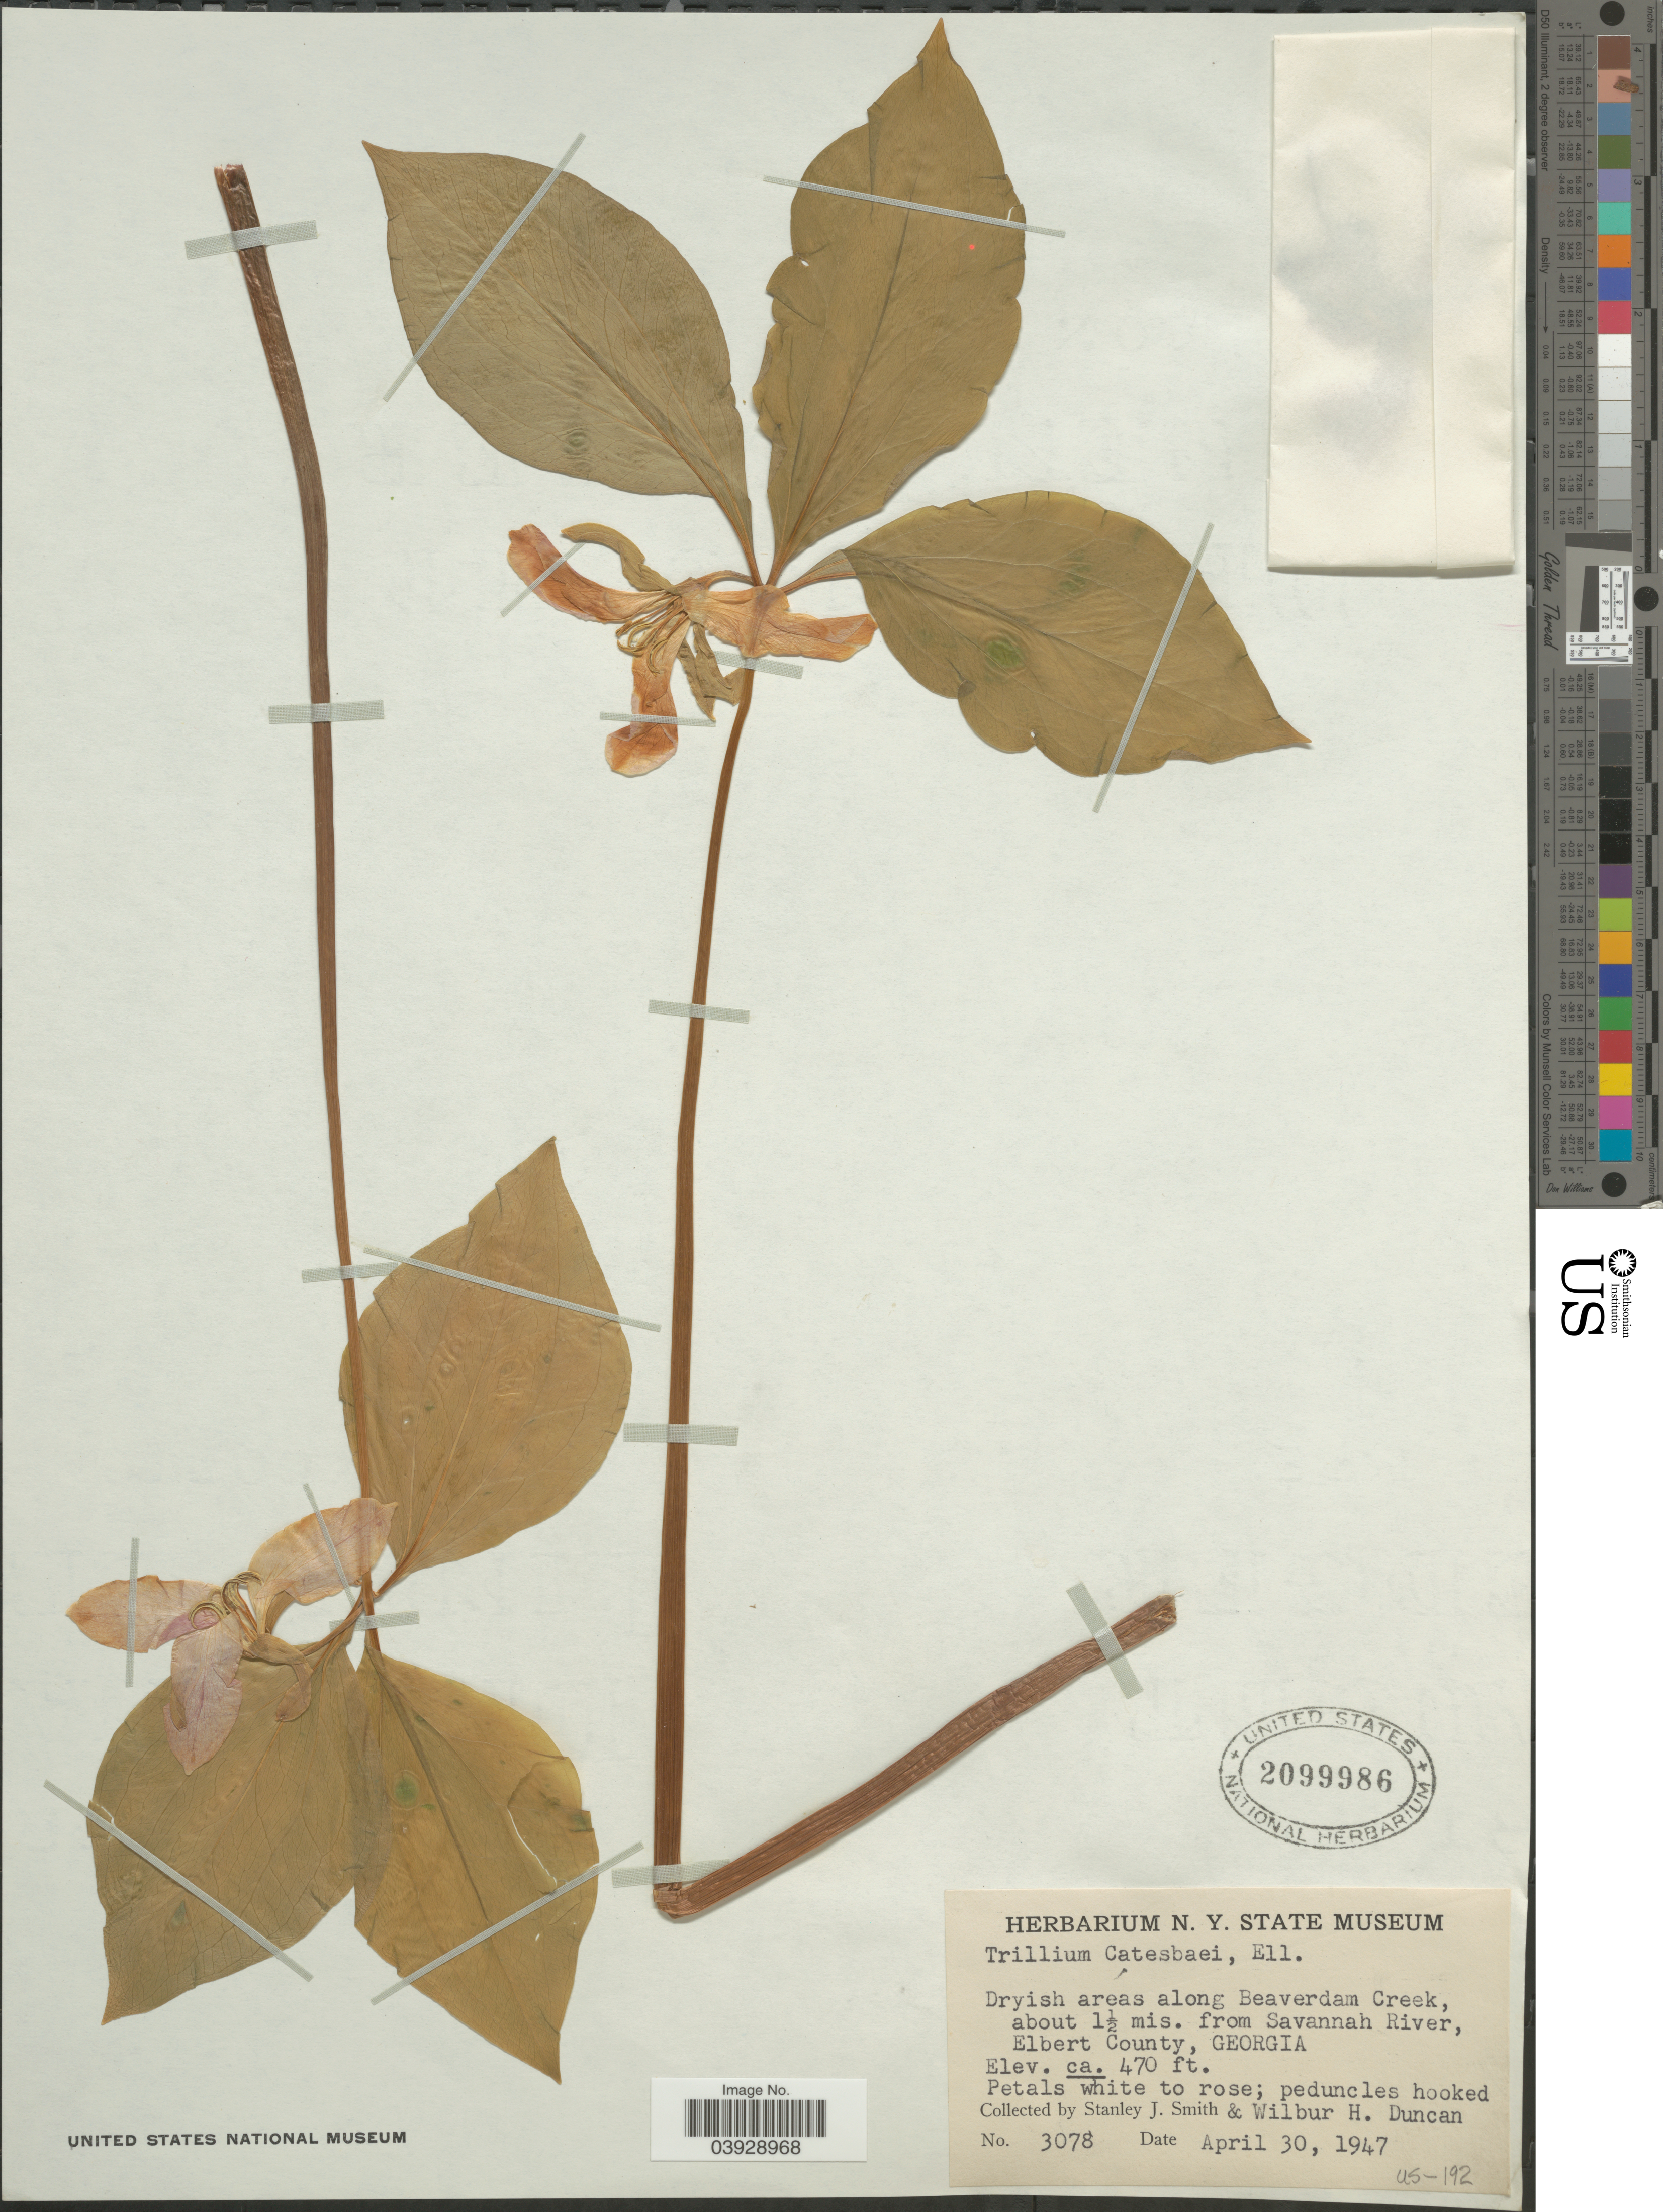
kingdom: Plantae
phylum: Tracheophyta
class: Liliopsida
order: Liliales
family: Melanthiaceae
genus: Trillium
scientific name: Trillium catesbaei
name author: Elliott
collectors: S. Smith & W. H. Duncan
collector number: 3078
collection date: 1947-04-30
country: United States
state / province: Georgia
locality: Along Beaverdam Creek, about 1½ mis. from Savannah River, Elbert County.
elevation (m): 143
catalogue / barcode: US 2099986